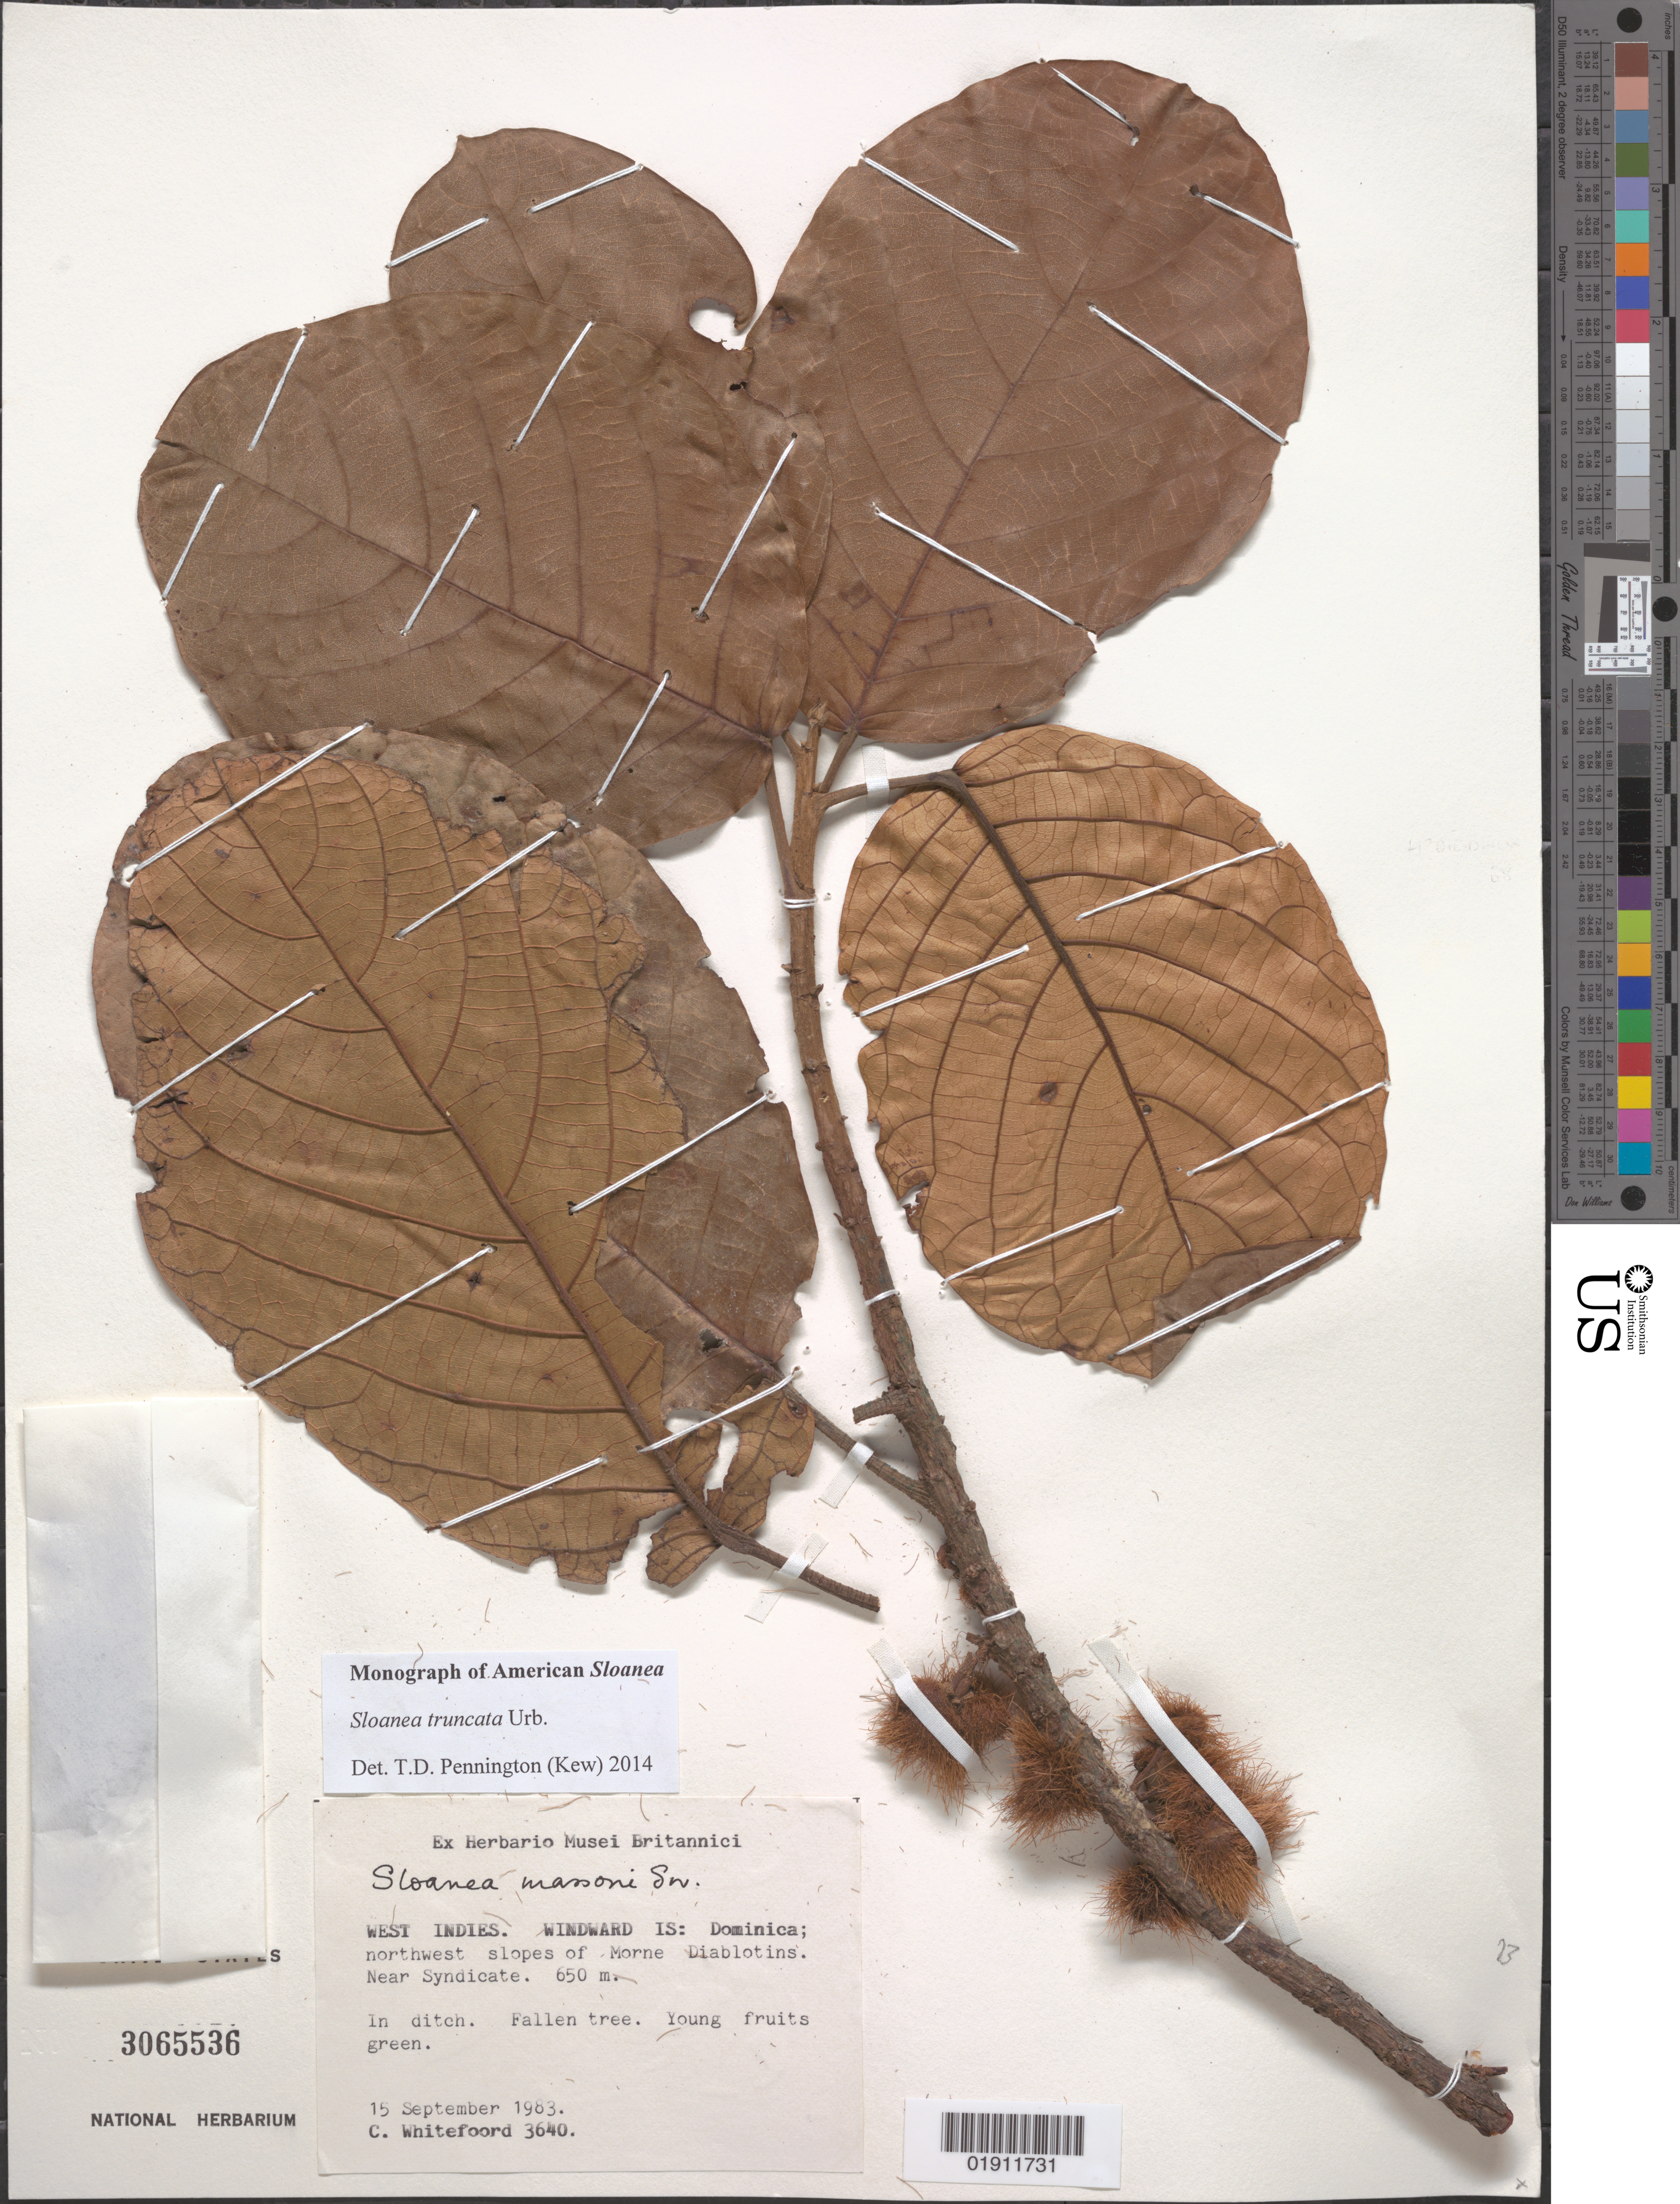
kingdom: Plantae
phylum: Tracheophyta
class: Magnoliopsida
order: Oxalidales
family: Elaeocarpaceae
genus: Sloanea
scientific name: Sloanea truncata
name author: Urb.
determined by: Pennington, T. D., (K)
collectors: C. Whitefoord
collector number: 3640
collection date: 1983-09-15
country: Dominica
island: Dominica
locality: Morne Diablotins, NW slopes; near Syndicate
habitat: In ditch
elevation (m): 650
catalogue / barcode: US 3065536